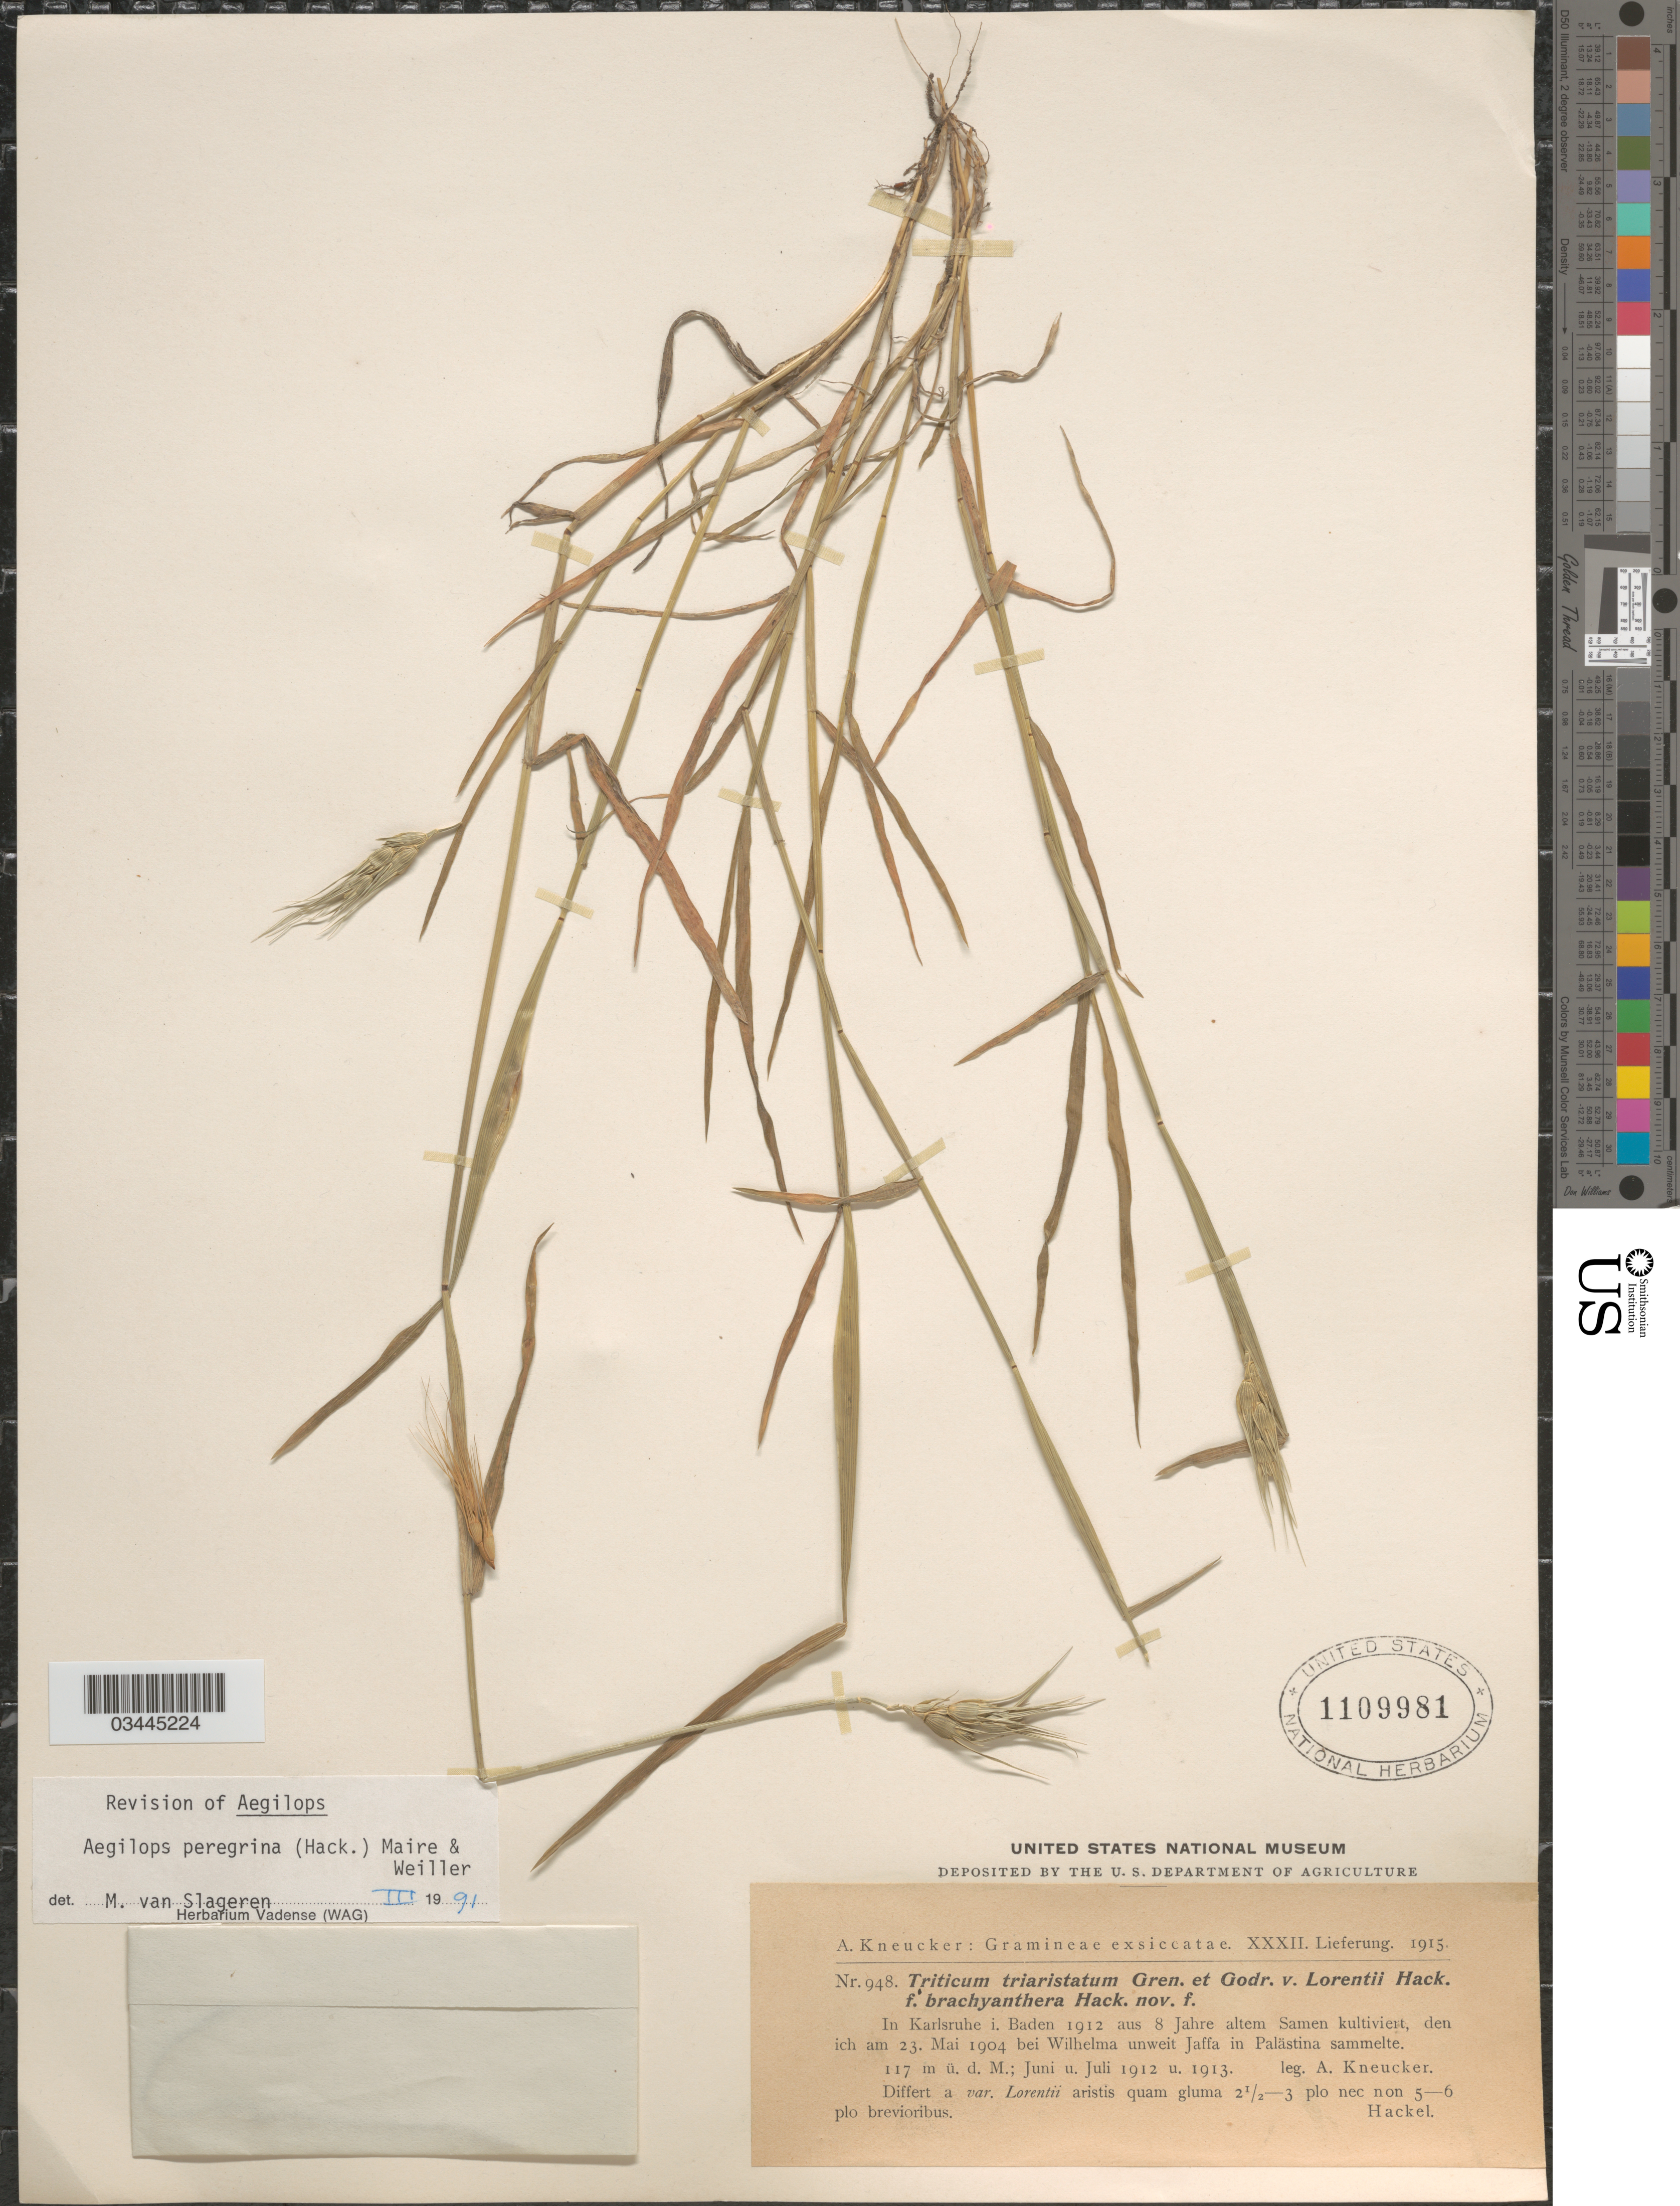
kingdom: Plantae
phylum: Tracheophyta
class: Liliopsida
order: Poales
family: Poaceae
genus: Aegilops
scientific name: Aegilops peregrina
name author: (Hack.) Eig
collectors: -. Hackel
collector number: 948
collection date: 1912-06/1913-07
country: Germany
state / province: Baden-Württemberg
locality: In Karlsruhe i. Baden 1912 aus 8 Jahre altem Samen kultiviert, den ich am 23. Mai 1904 bei Wilhelma unweit Jaffa in Palästtina sammelte.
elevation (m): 117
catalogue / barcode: US 1109981